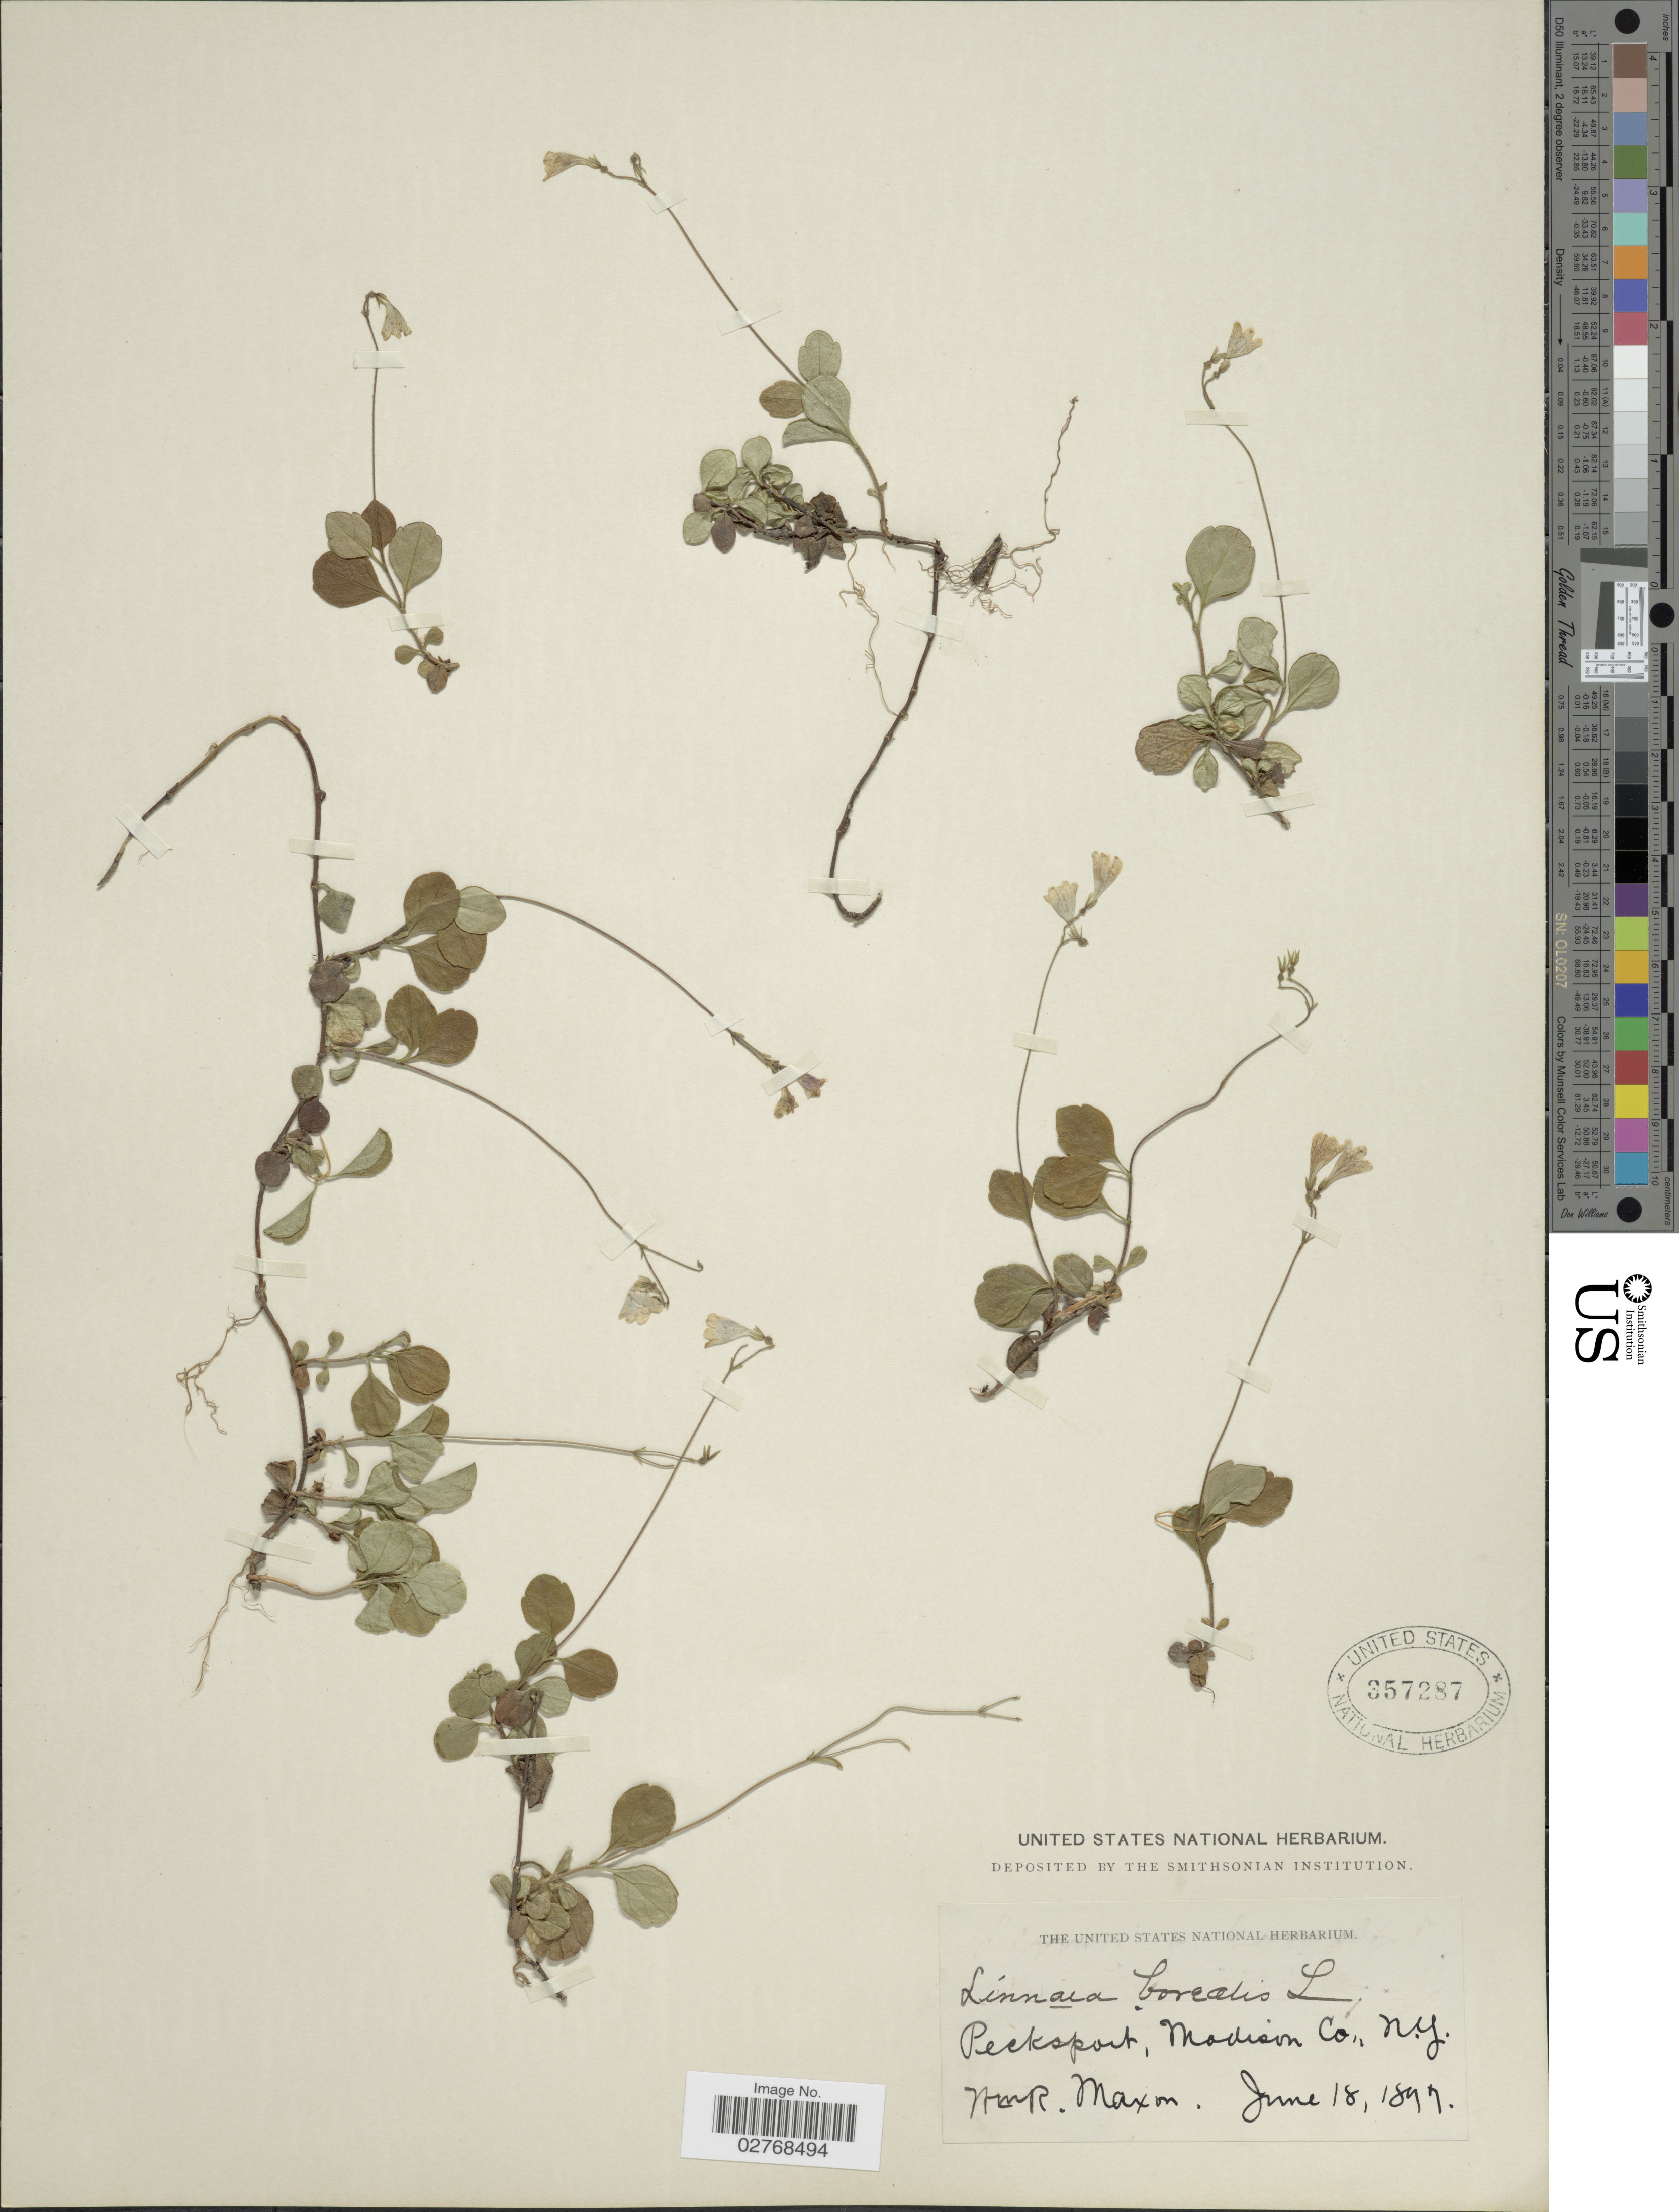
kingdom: Plantae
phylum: Tracheophyta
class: Magnoliopsida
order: Dipsacales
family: Caprifoliaceae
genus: Linnaea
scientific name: Linnaea borealis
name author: L.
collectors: W. R. Maxon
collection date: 1897-06-18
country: United States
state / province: New York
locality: Pecksport, Madison Co.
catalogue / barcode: US 357287